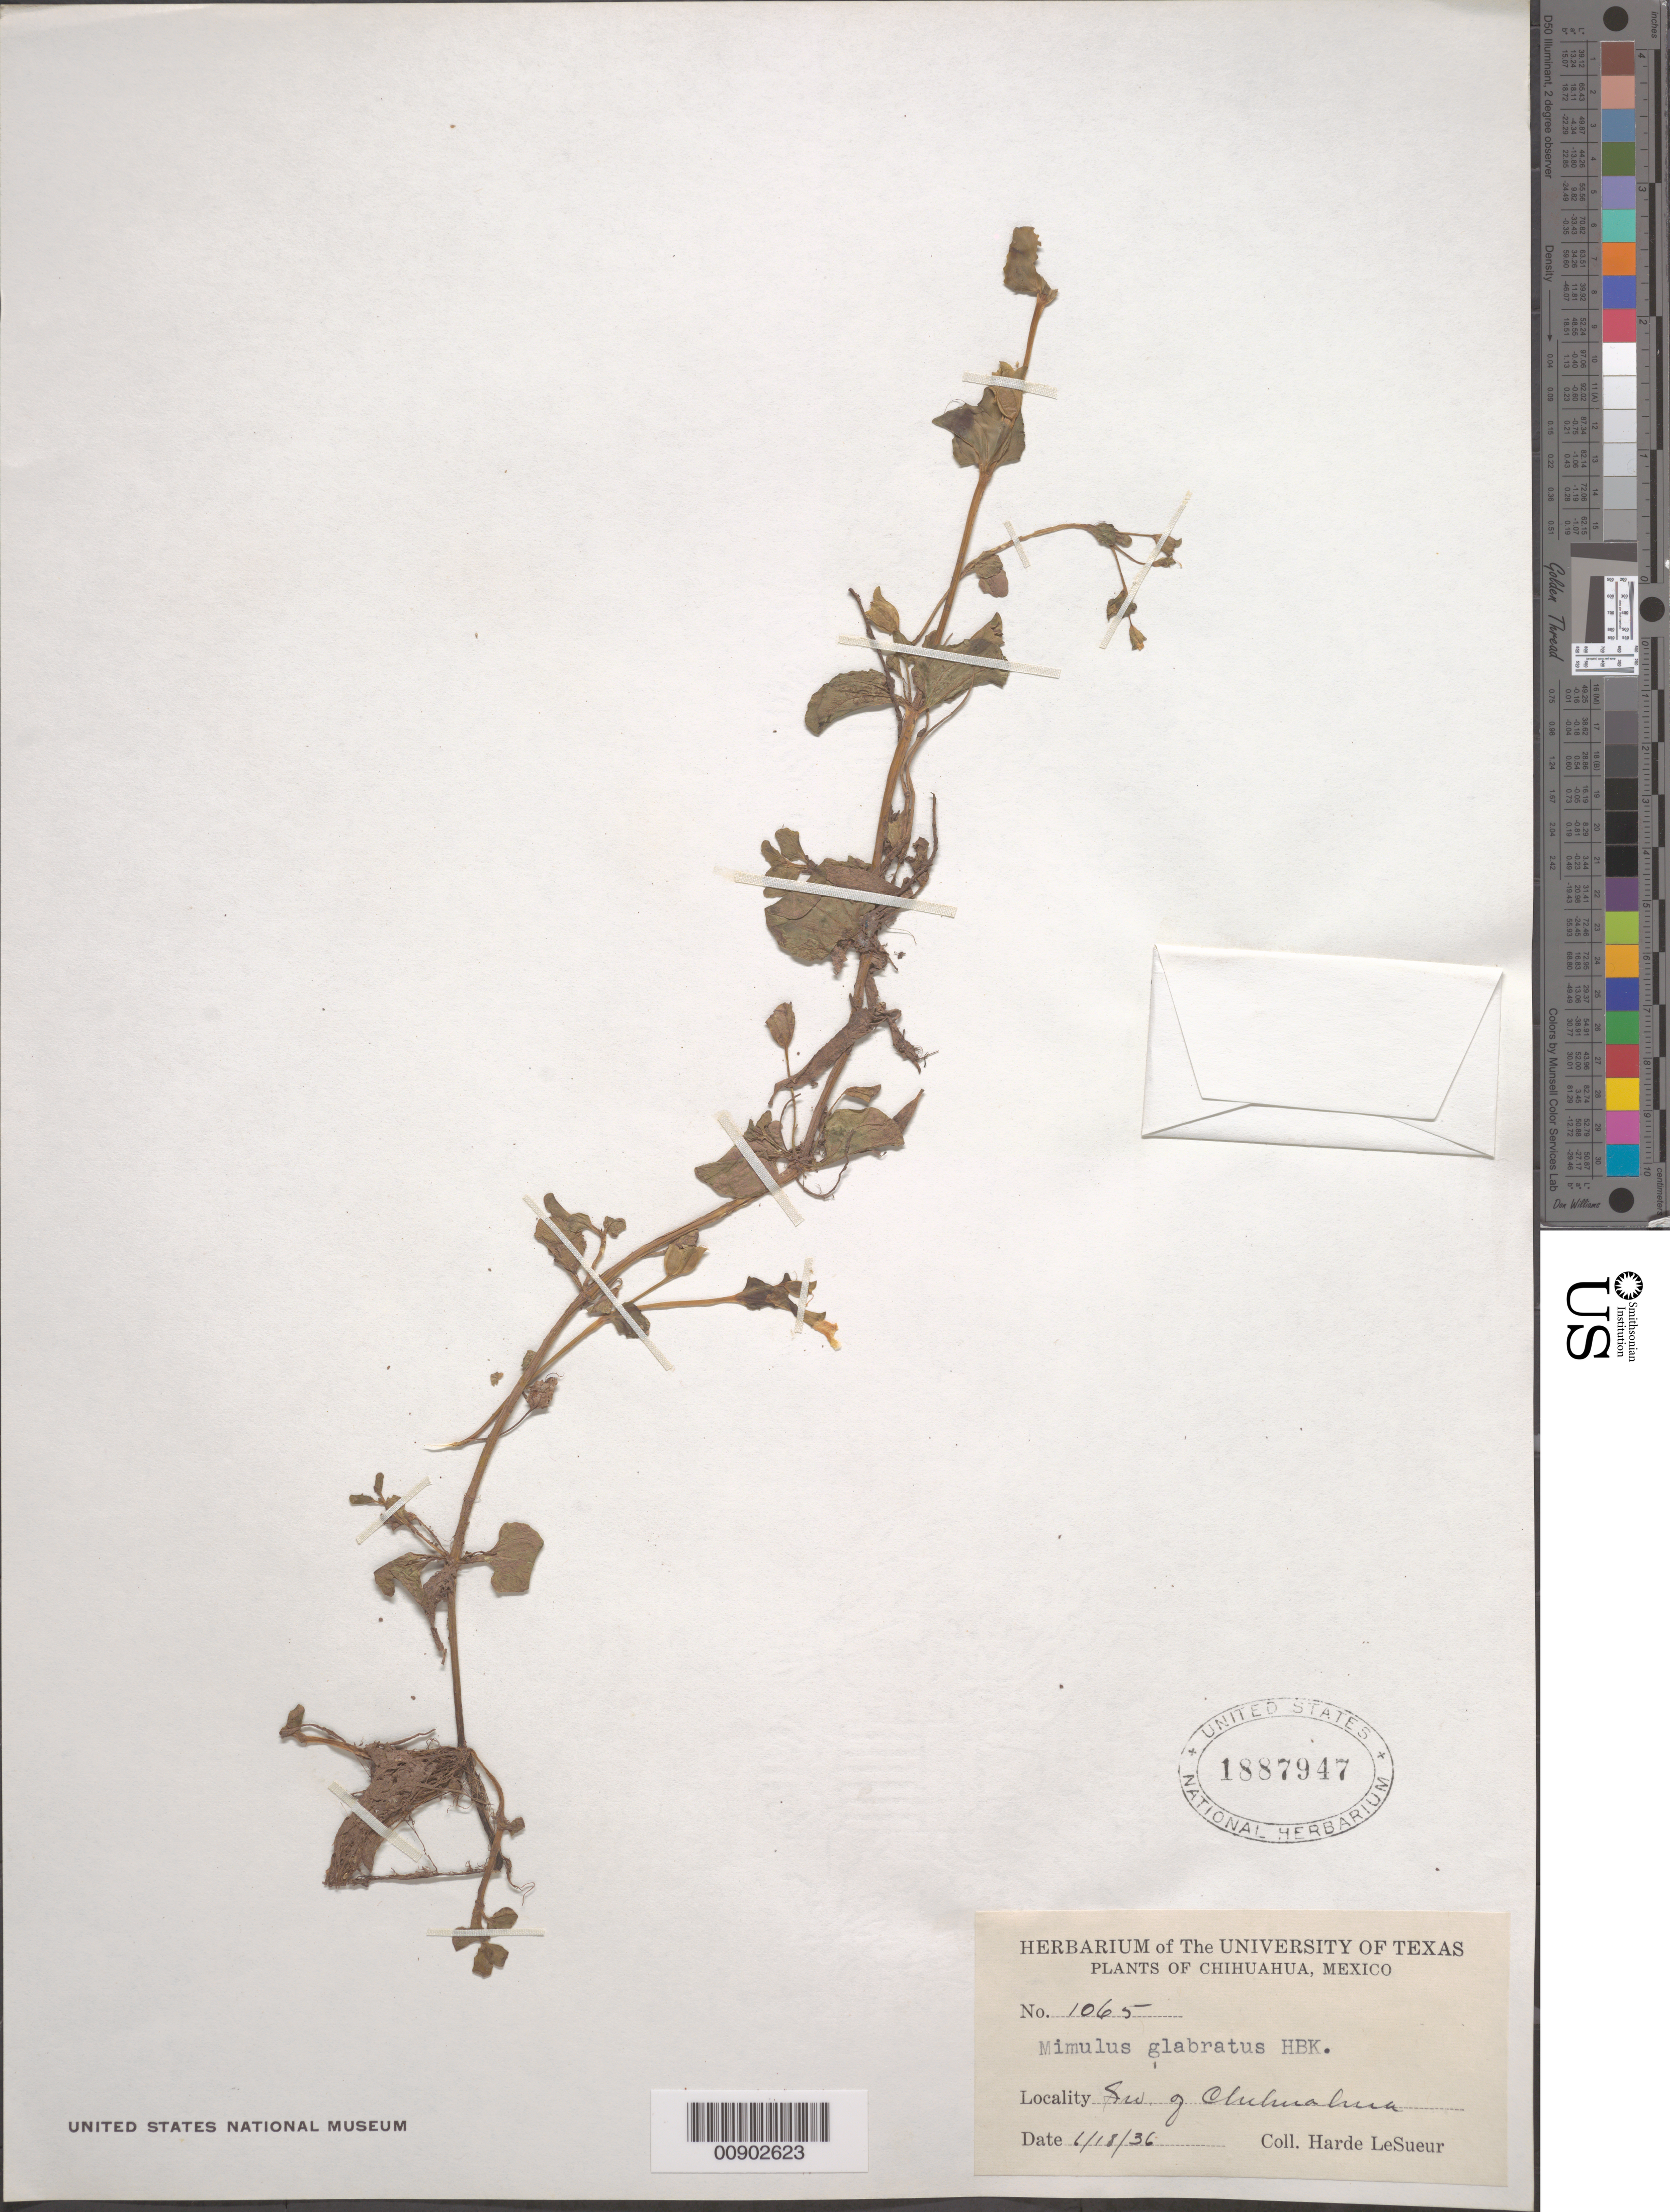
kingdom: Plantae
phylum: Tracheophyta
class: Magnoliopsida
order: Lamiales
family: Phrymaceae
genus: Mimulus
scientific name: Mimulus guttatus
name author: DC.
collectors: D. H. LeSueur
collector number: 1065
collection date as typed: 18 Jun 1936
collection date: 1936-06-18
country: Mexico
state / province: Chihuahua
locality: SW of Chihuahua.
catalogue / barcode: US 1887947